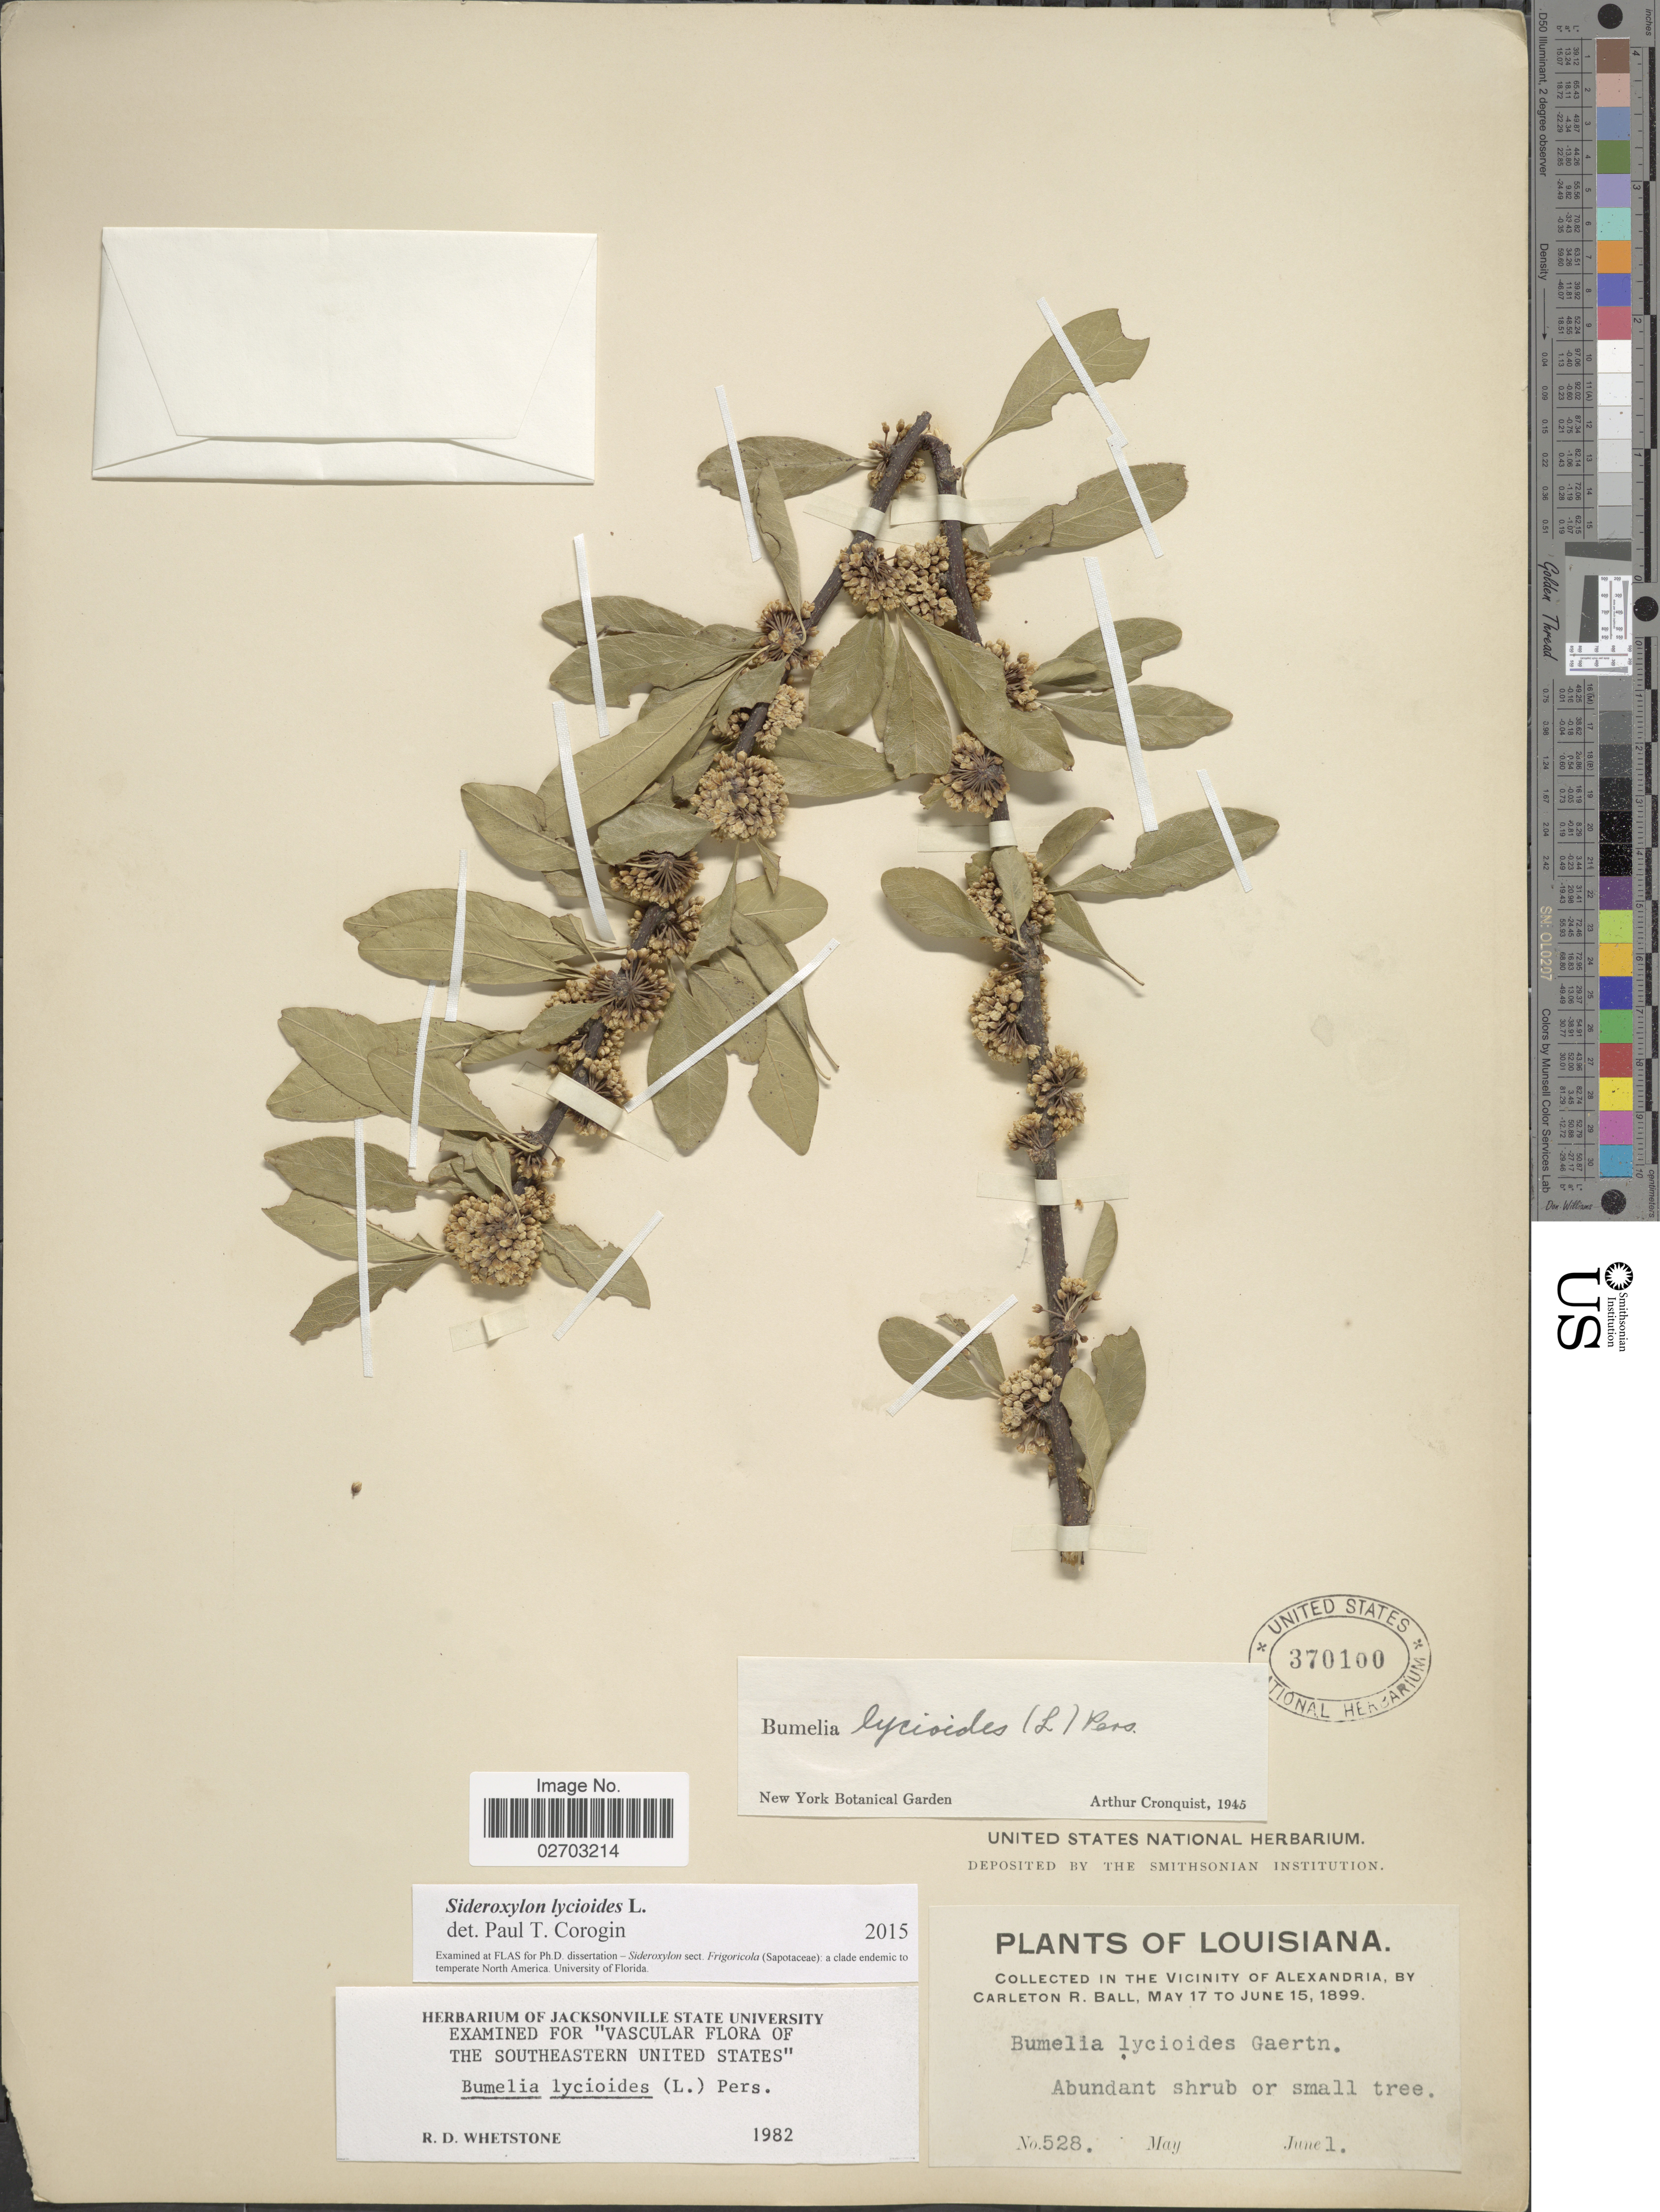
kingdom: Plantae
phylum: Tracheophyta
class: Magnoliopsida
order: Ericales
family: Sapotaceae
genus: Sideroxylon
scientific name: Sideroxylon lycioides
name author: L.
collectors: C. R. Ball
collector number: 528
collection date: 1899-06-01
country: United States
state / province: Louisiana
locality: In the Vicinity of Alexandria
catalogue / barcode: US 370100